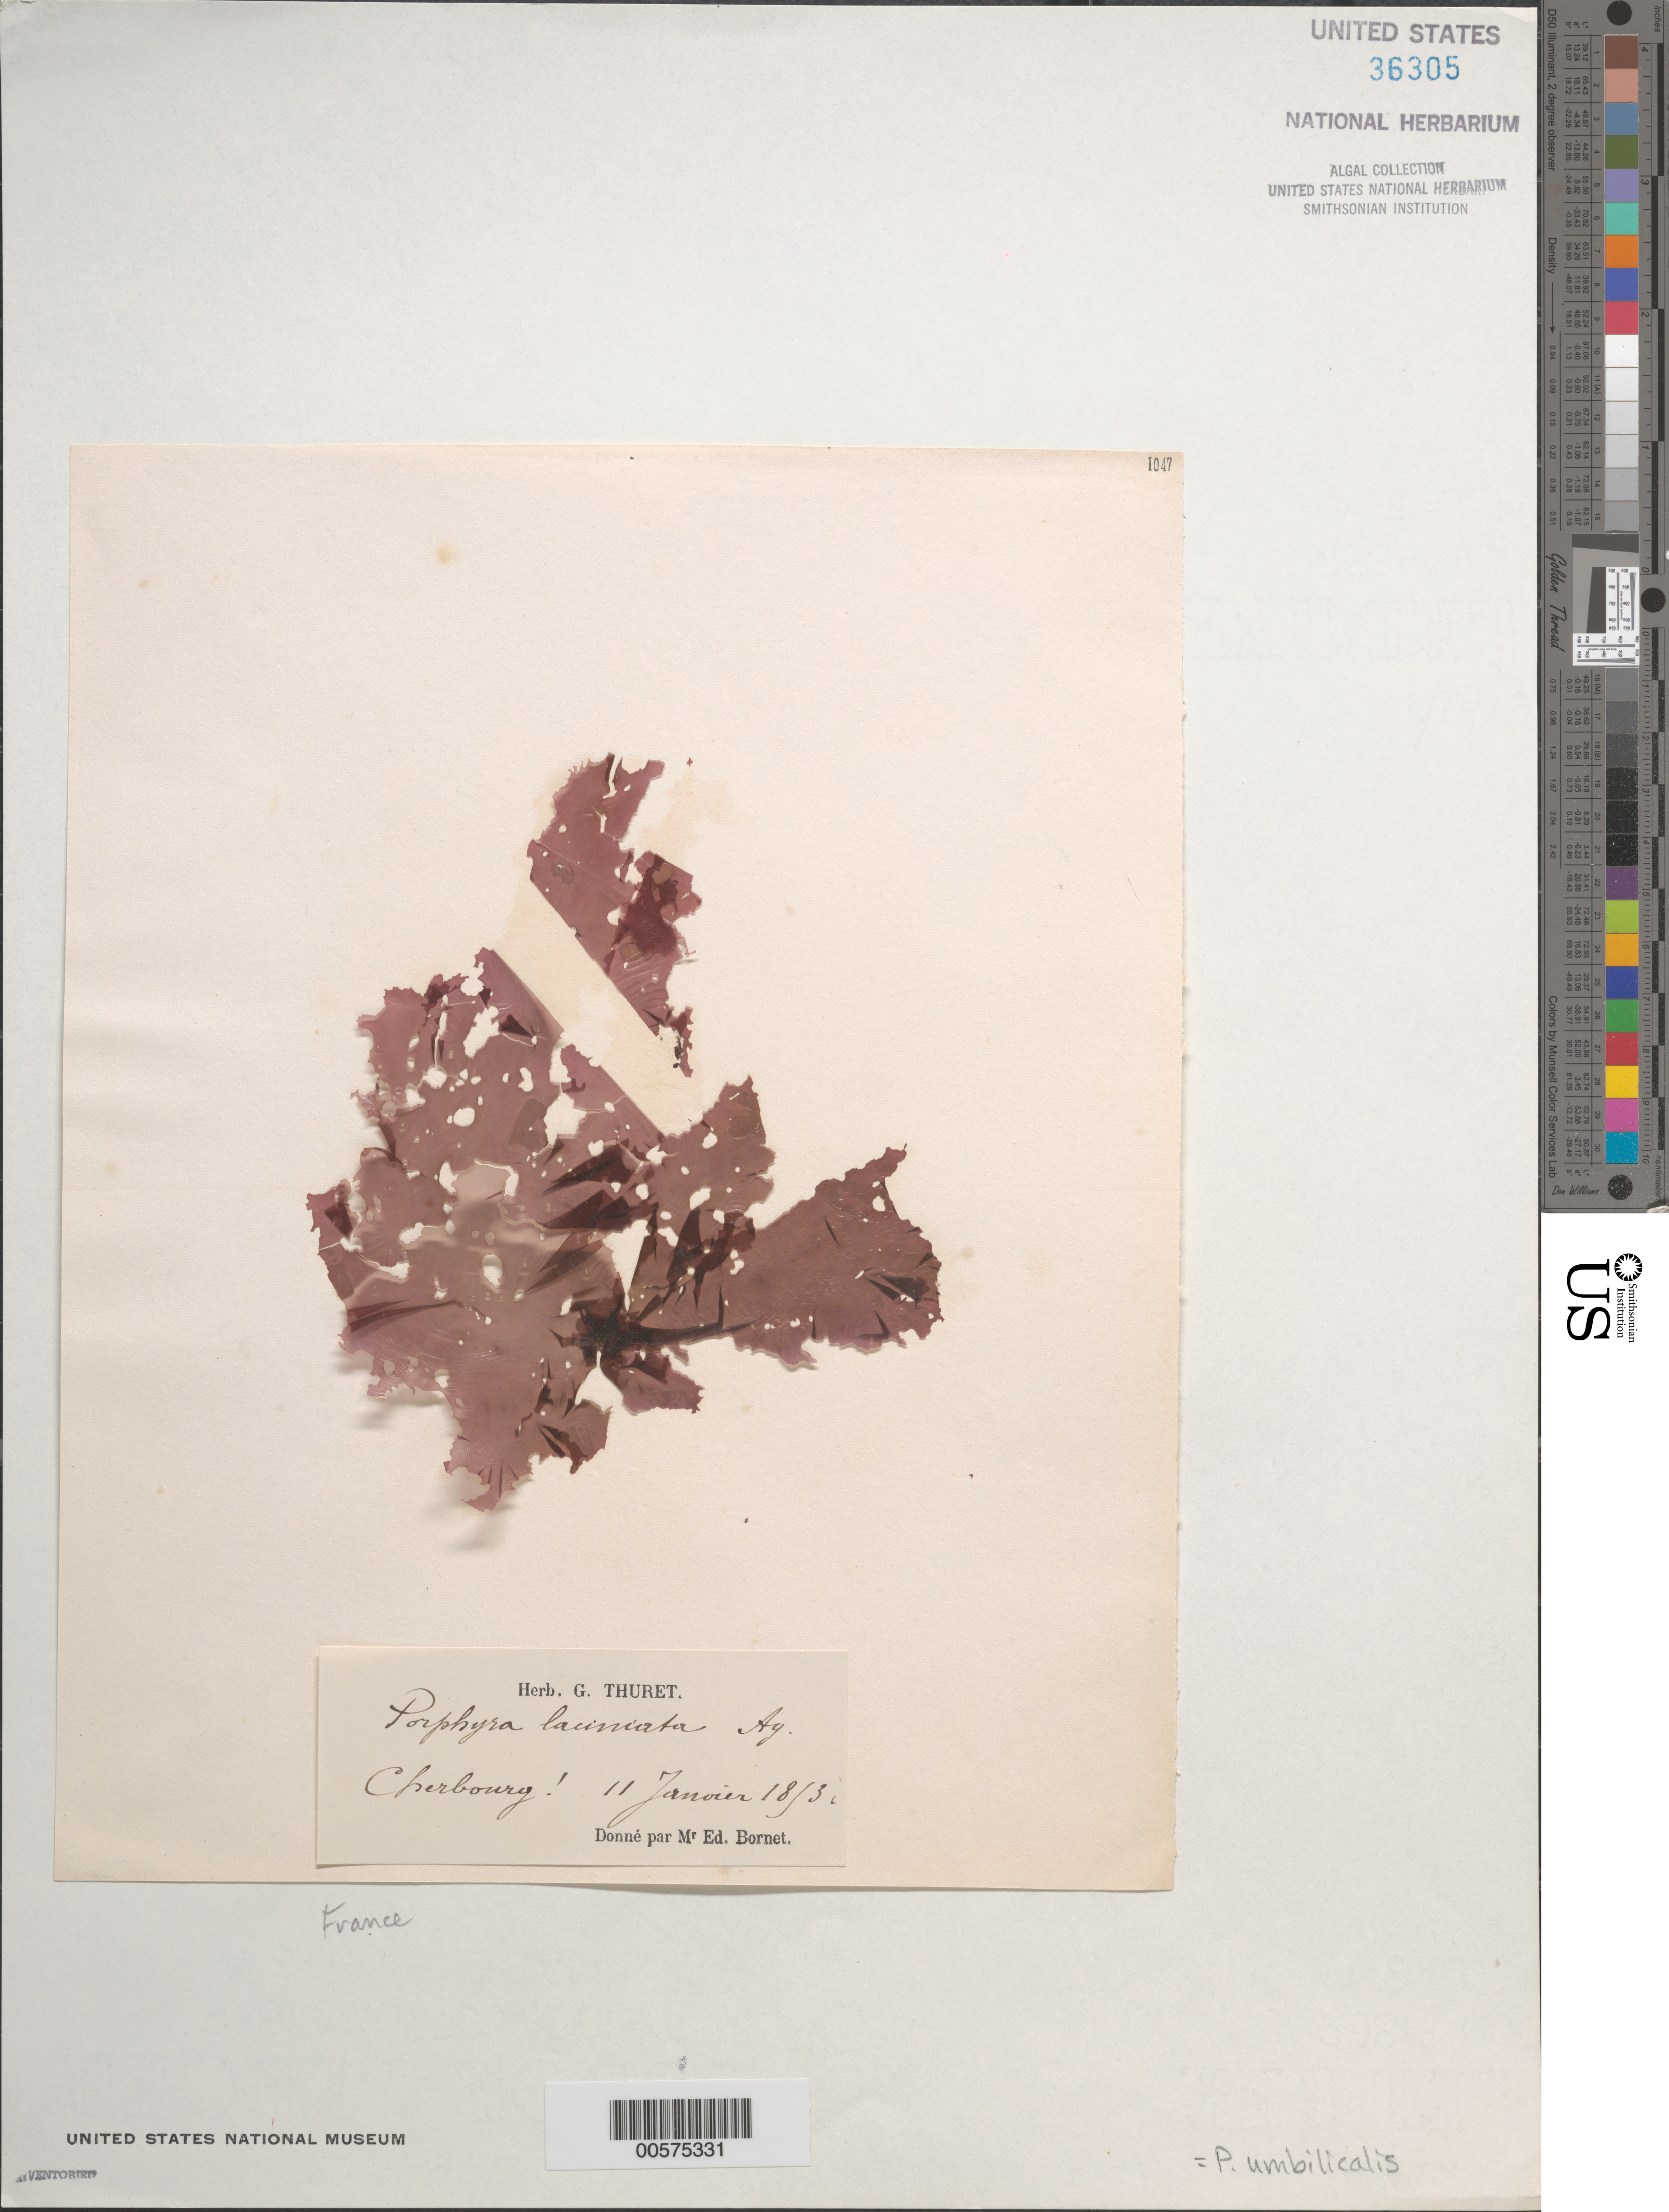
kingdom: Plantae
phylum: Rhodophyta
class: Bangiophyceae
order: Bangiales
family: Bangiaceae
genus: Porphyra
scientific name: Porphyra umbilicalis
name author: Kütz.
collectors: Thuret, G. (herbarium)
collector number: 1047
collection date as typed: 11 Jan 1853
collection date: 1853-01-11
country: France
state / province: Normandie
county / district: Manche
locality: Cherbourg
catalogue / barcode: US 36305